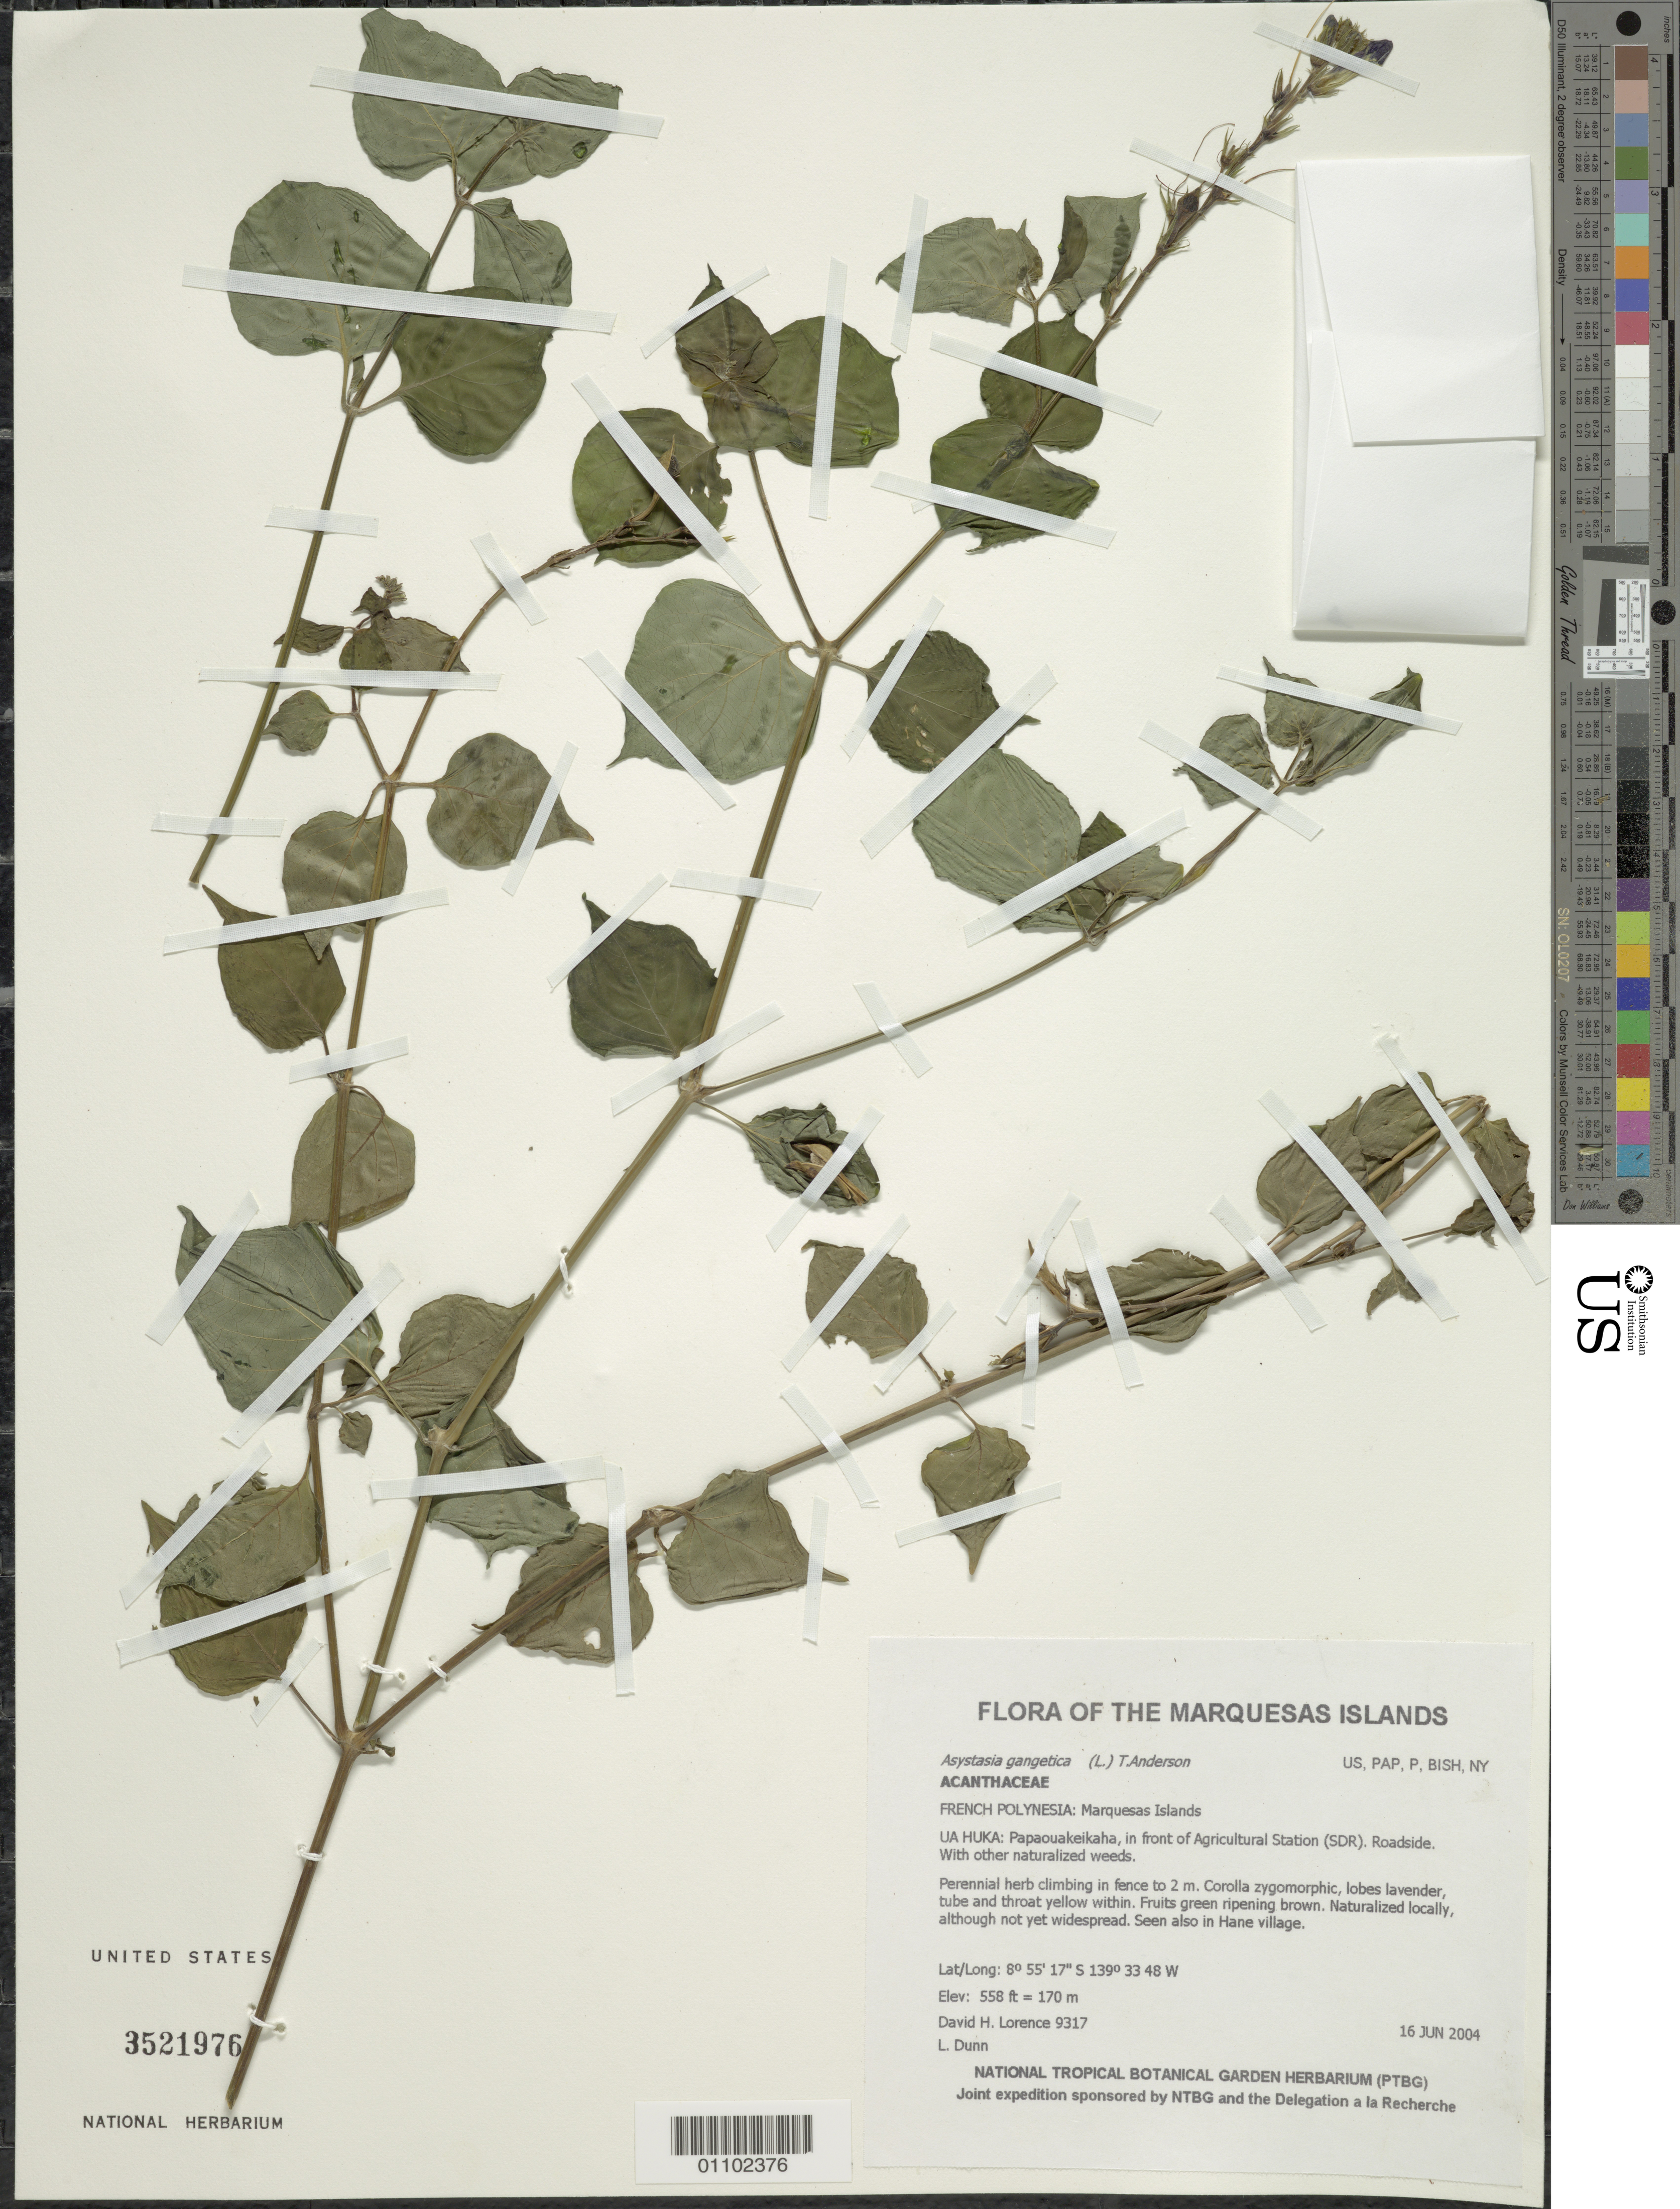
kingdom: Plantae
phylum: Tracheophyta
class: Magnoliopsida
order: Lamiales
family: Acanthaceae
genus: Asystasia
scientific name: Asystasia gangetica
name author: (L.) T. Anderson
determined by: Lorence, David H., (PTBG), National Tropical Botanical Garden (UNITED STATES)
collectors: D. Lorence & L. Dunn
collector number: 9317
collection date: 2004-06-16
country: French Polynesia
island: Ua Huka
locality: Papaouakeikaha, in front of Agricultural Station (SDR)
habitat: Roadside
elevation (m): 170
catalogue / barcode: US 3521976